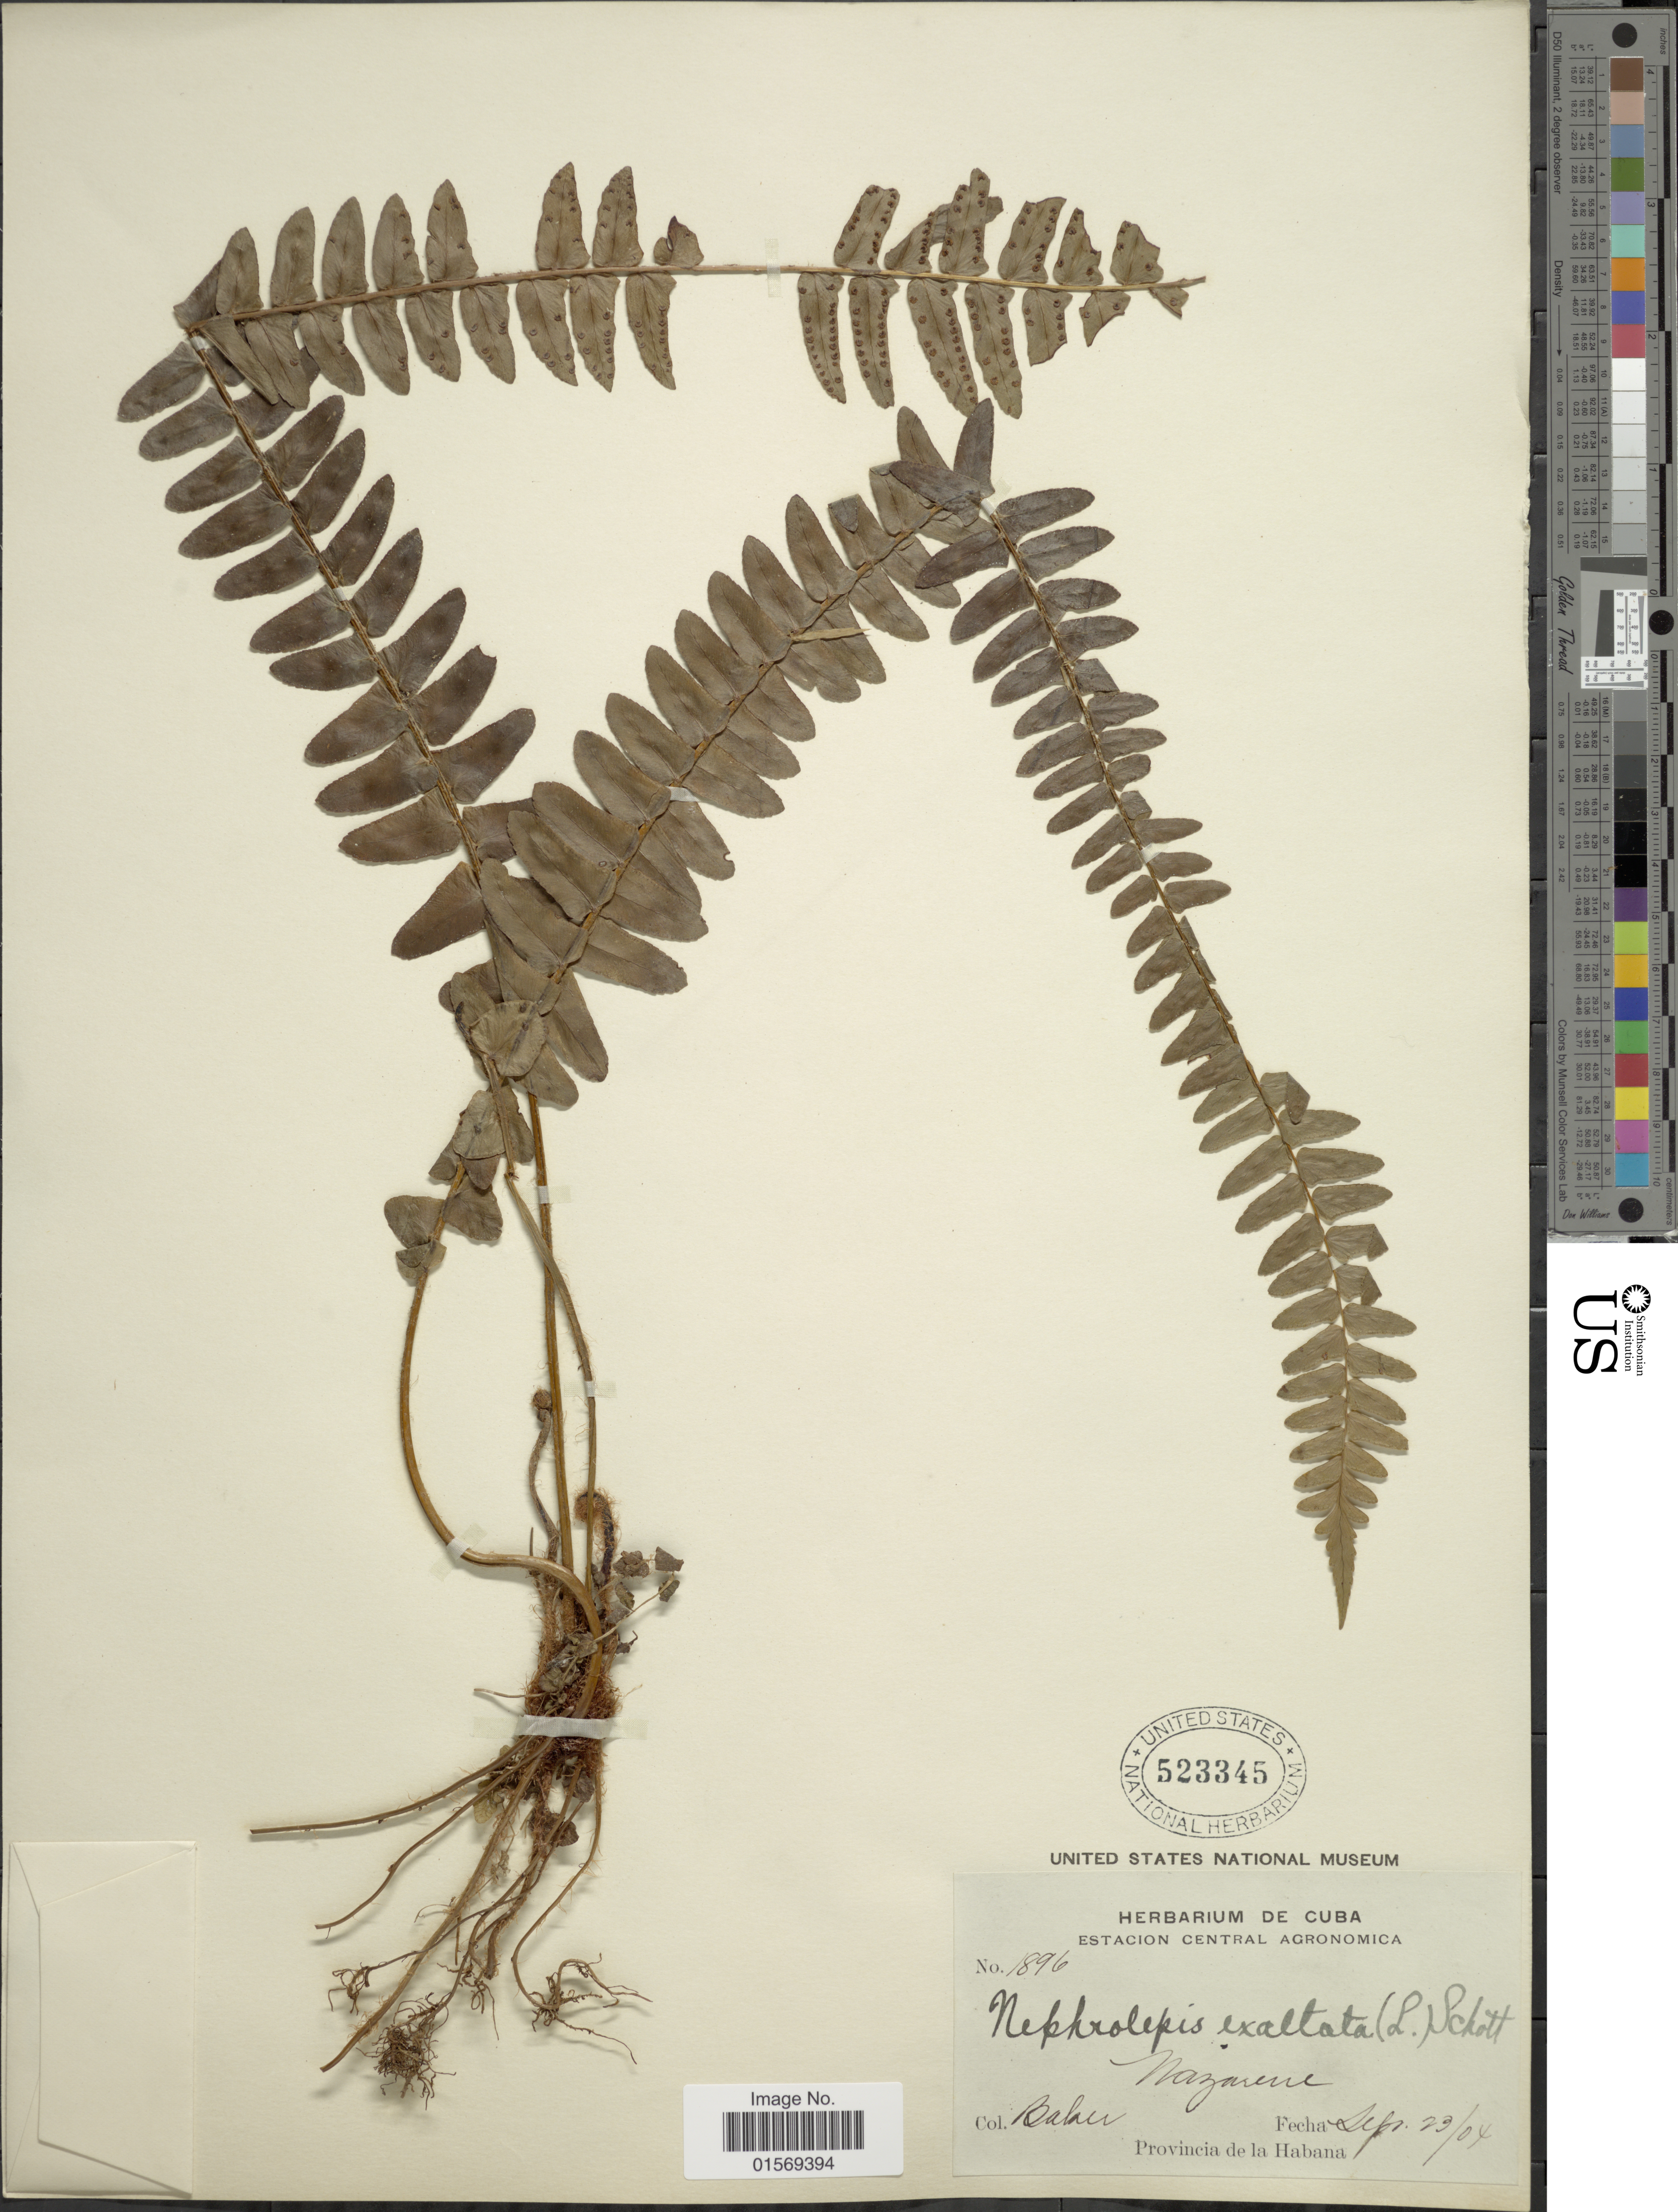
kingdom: Plantae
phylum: Tracheophyta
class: Polypodiopsida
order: Polypodiales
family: Nephrolepidaceae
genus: Nephrolepis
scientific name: Nephrolepis exaltata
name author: (L.) Schott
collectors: -- Baker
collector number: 1896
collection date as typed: Transcribed d/m/y: 23/9/4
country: Cuba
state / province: La Habana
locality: Nazarene. [interpreted] La Habana.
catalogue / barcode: US 523345